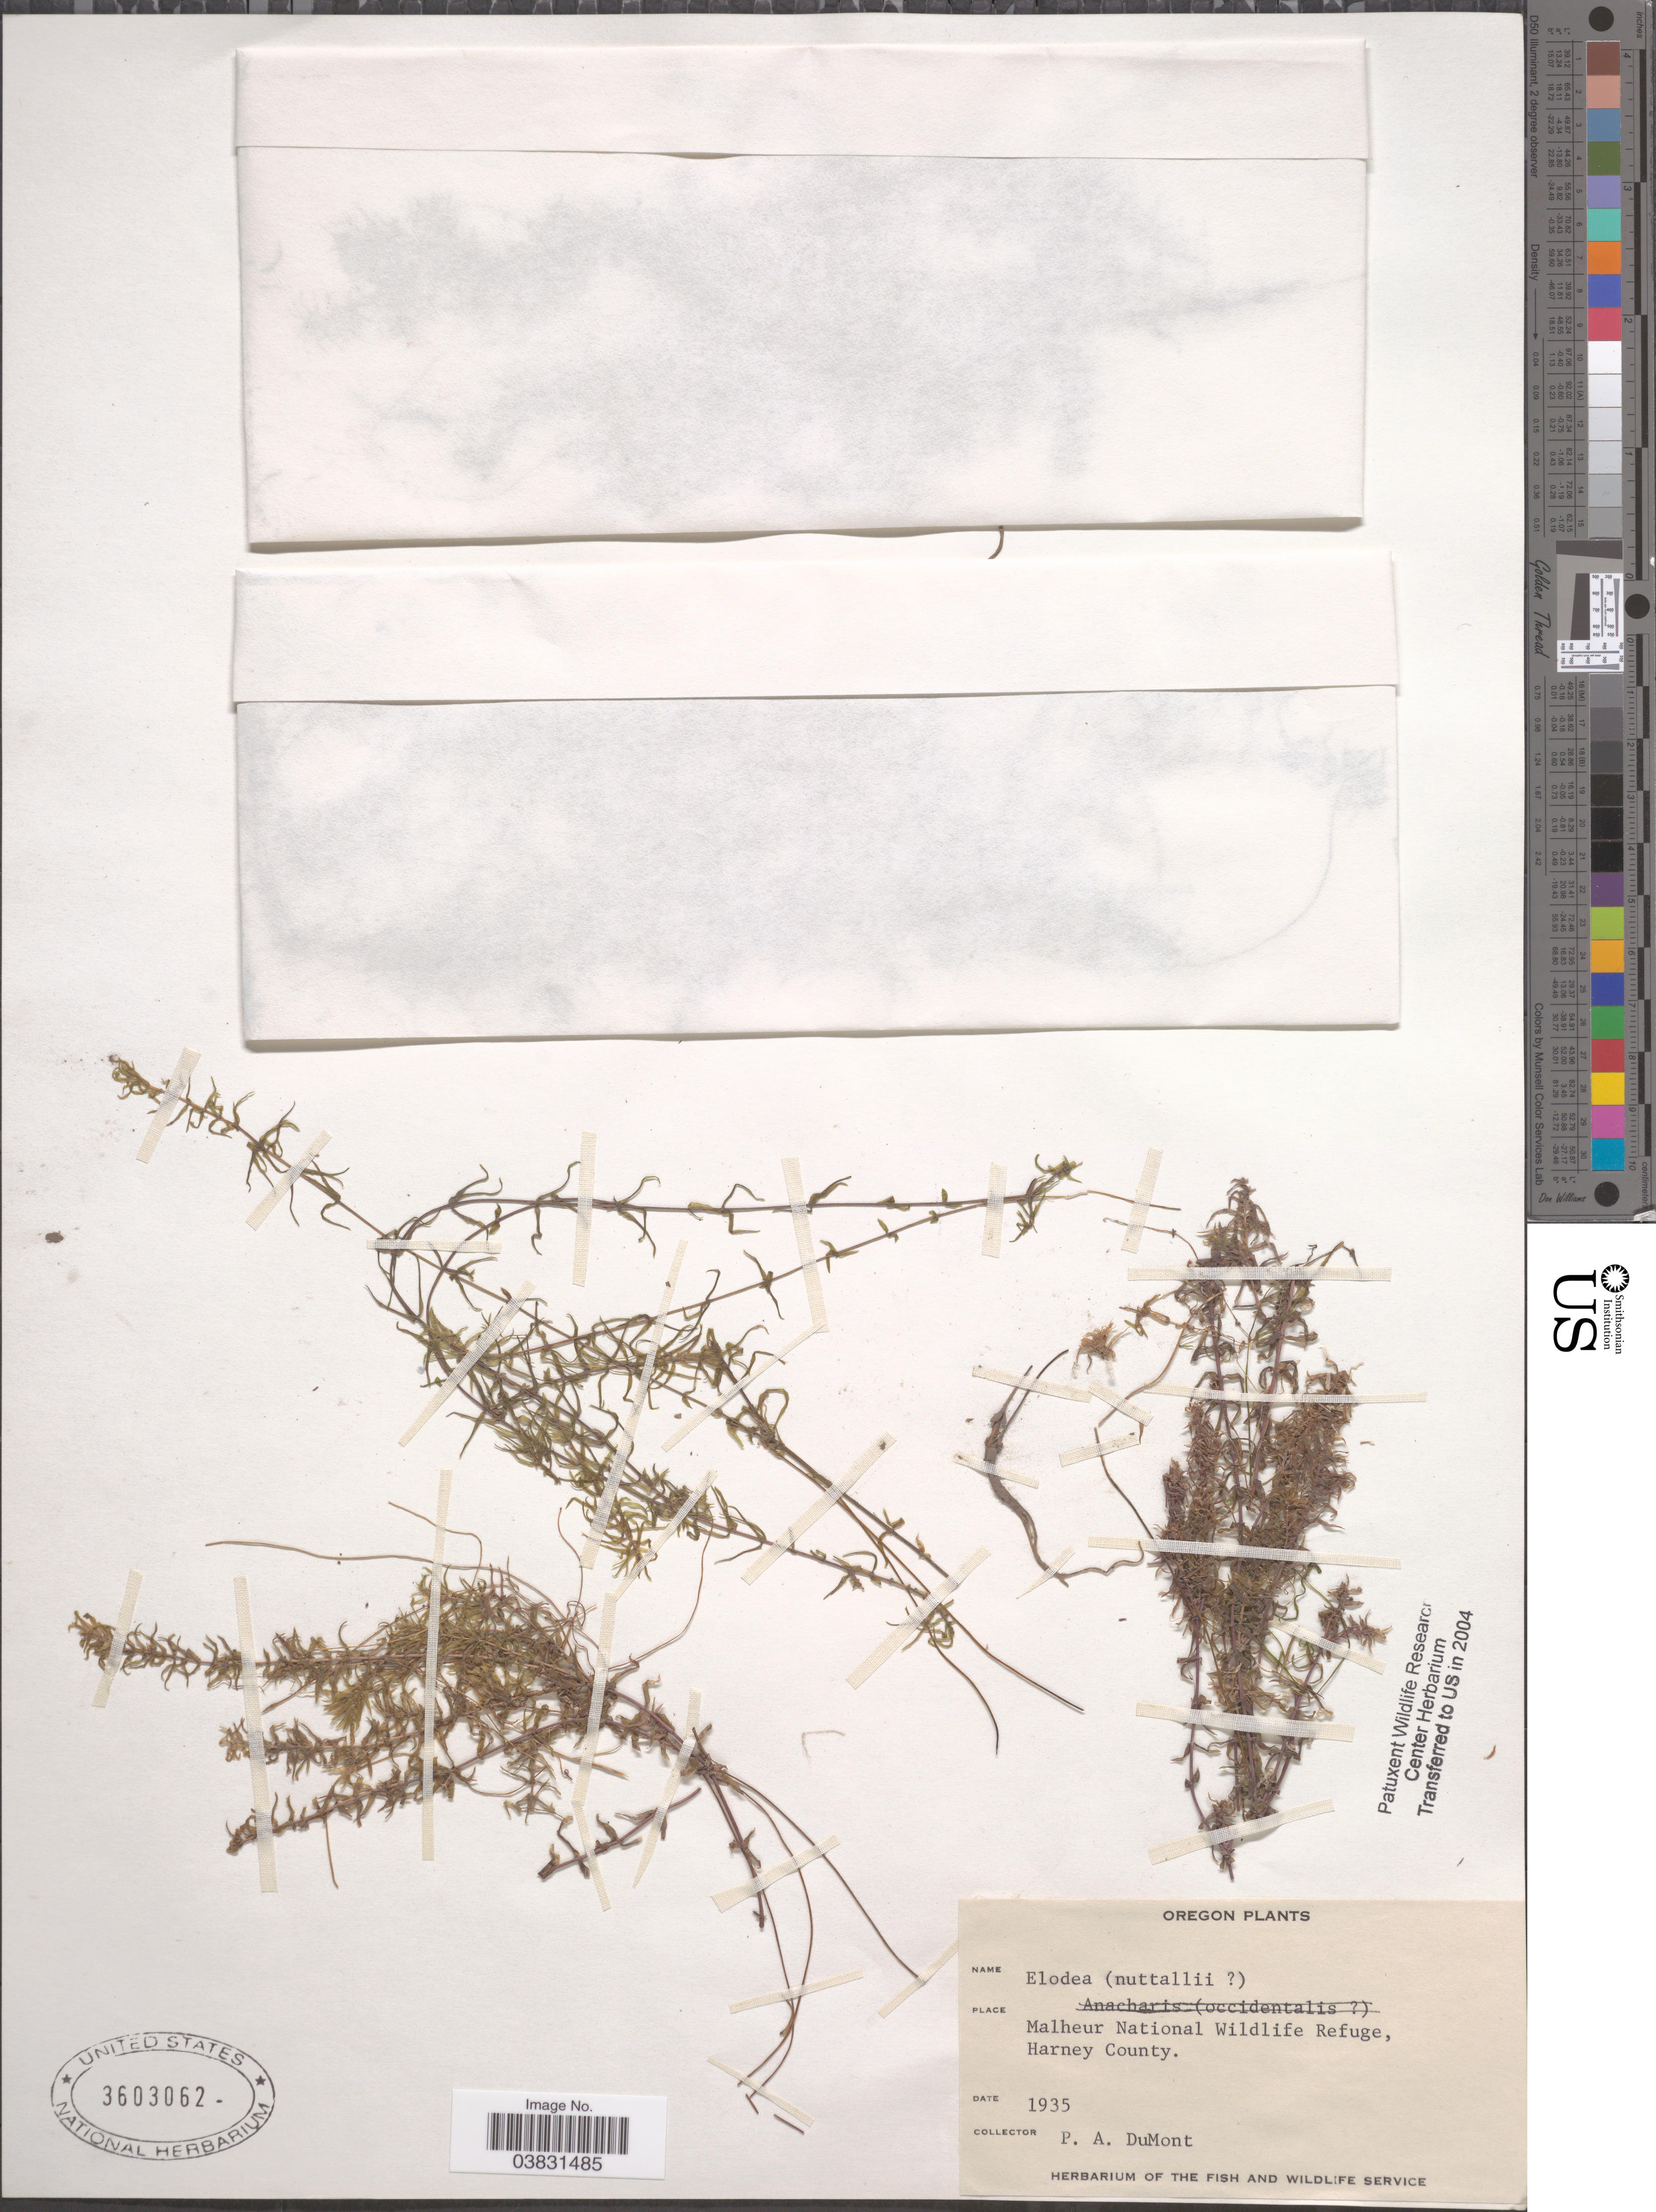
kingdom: Plantae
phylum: Tracheophyta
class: Liliopsida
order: Alismatales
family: Hydrocharitaceae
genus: Elodea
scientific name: Elodea nuttallii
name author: (Planch.) H. St. John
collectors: P. Dumont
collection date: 1935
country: United States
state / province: Oregon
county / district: Harney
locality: Malheur National Wildlife Refuge, Harney County.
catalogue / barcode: US 3603062